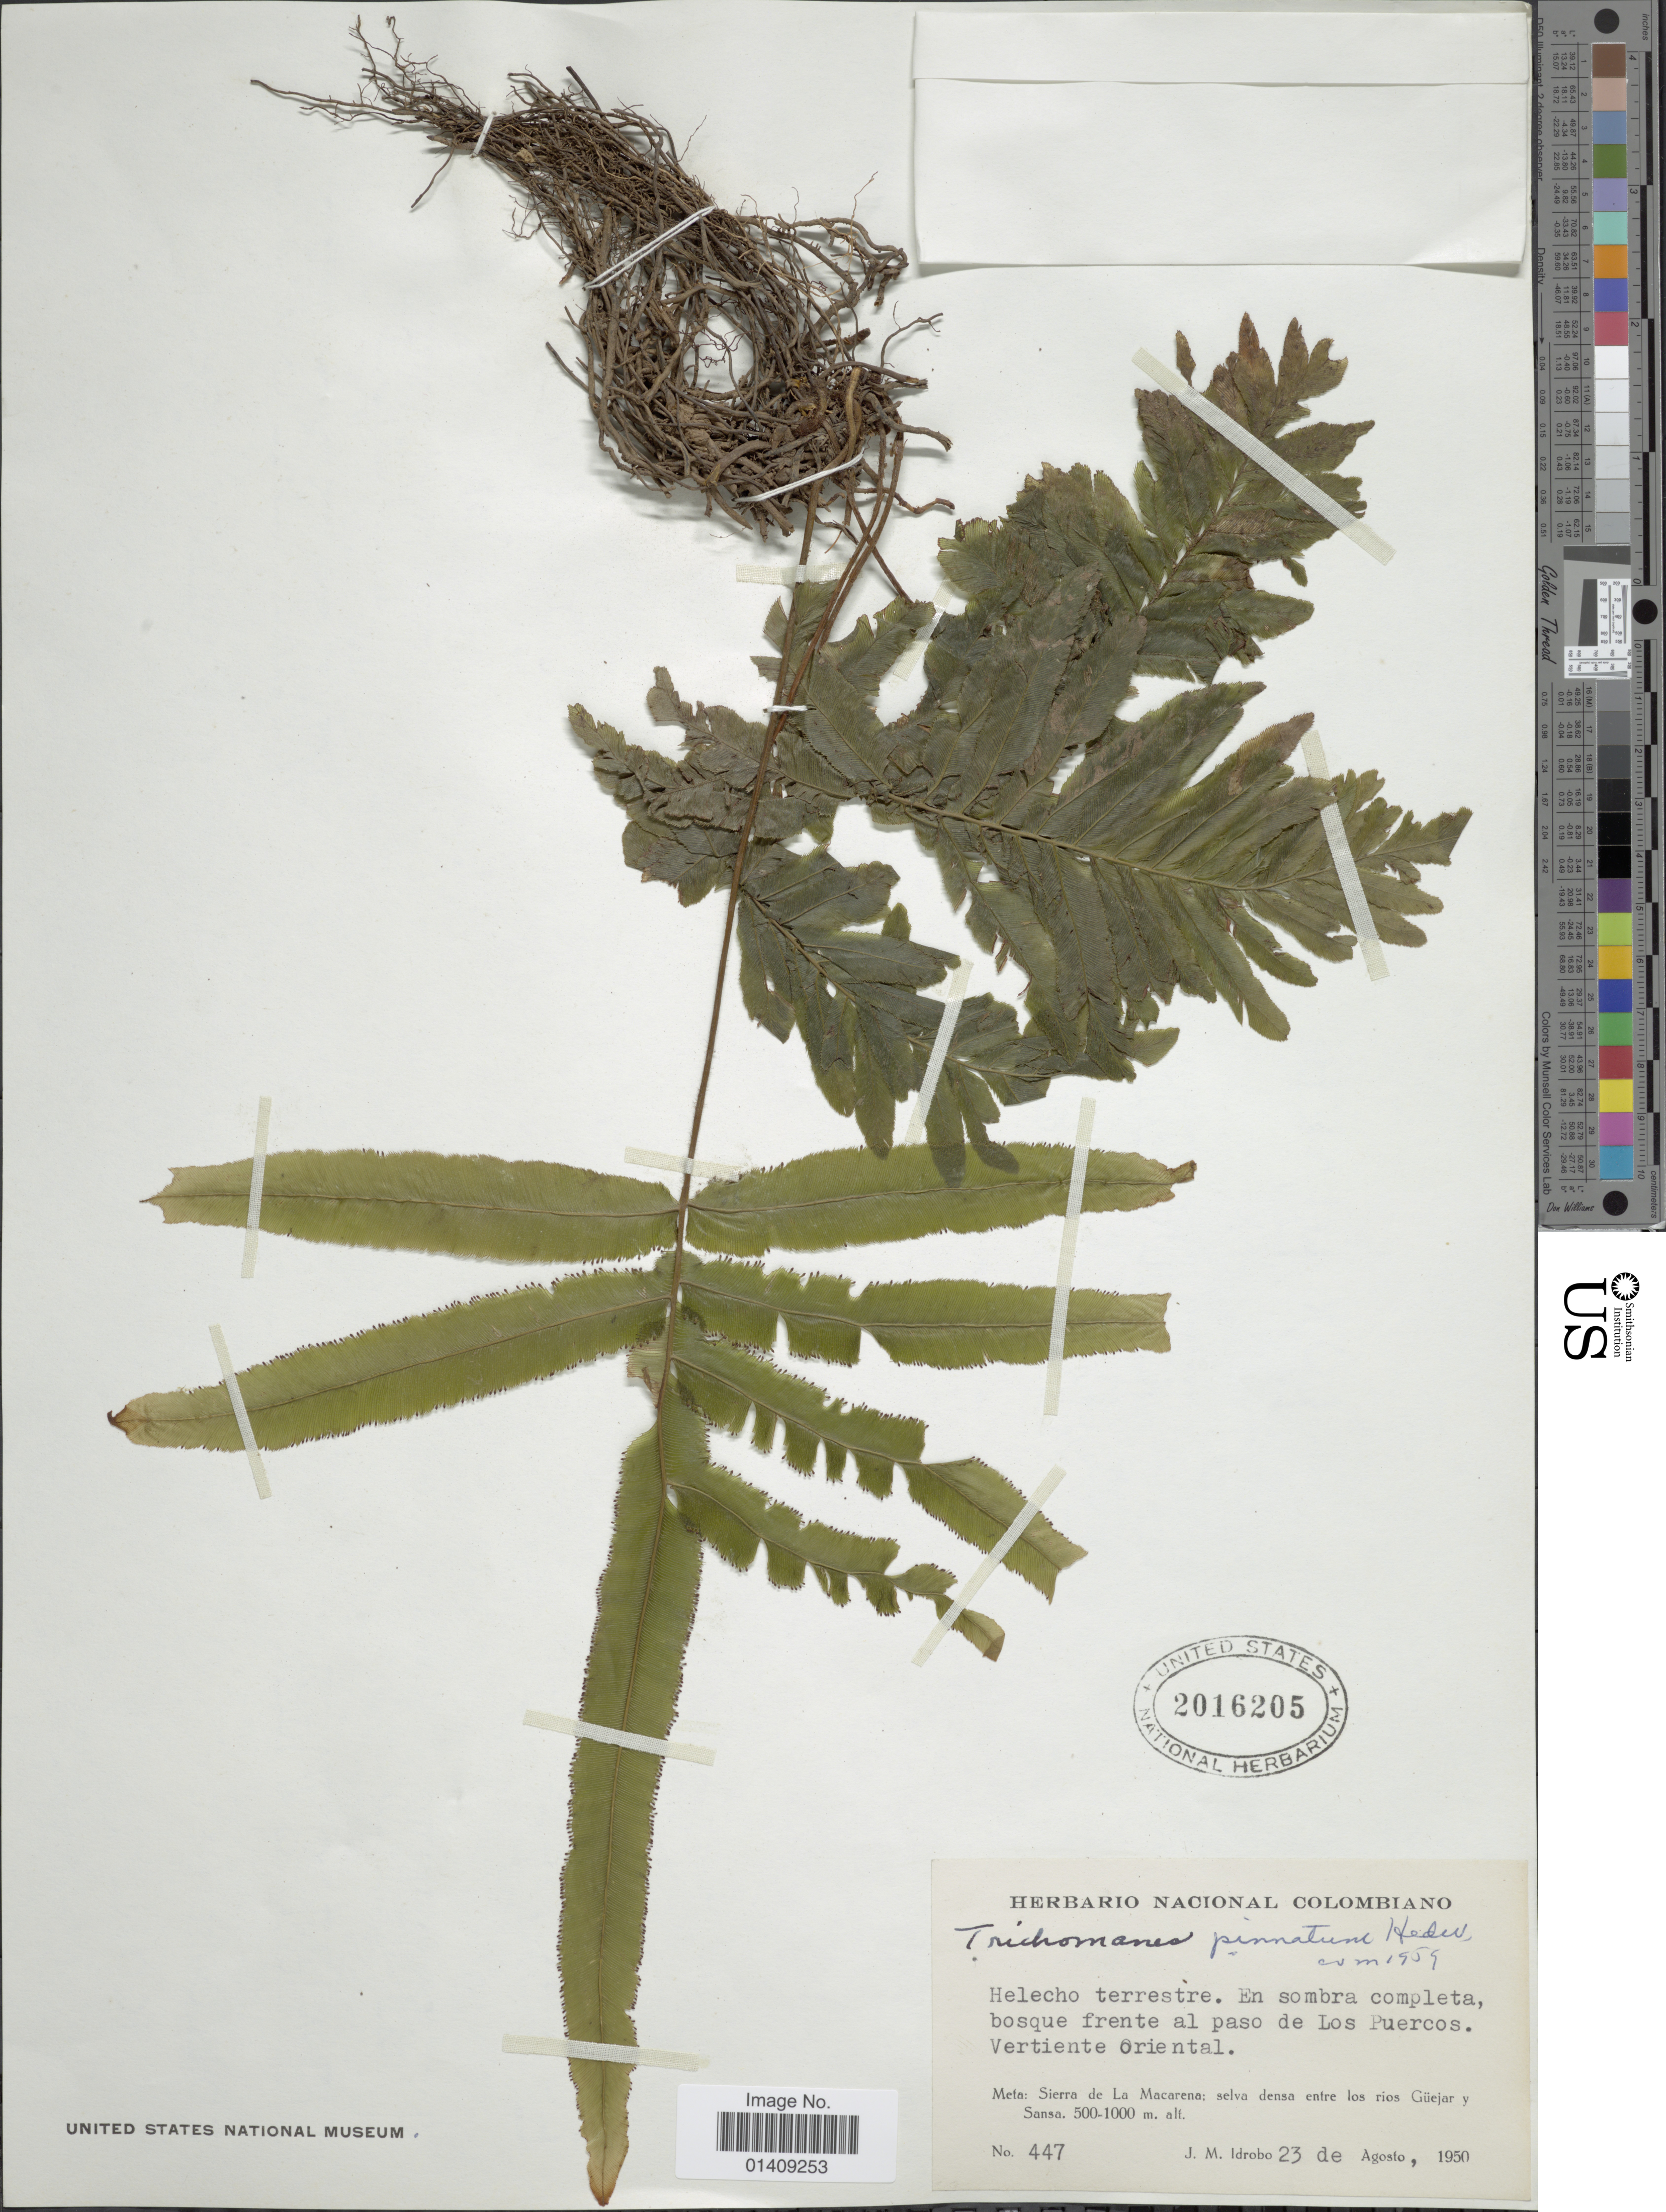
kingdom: Plantae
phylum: Tracheophyta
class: Polypodiopsida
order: Hymenophyllales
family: Hymenophyllaceae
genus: Trichomanes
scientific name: Trichomanes pinnatum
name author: Hedw.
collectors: J. M. Idrobo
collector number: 447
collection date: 1950-08-23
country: Colombia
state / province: Meta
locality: Meta: Sierra de La Macarena: selva densa entre los rios Guejar y Sansa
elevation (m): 500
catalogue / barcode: US 2016205